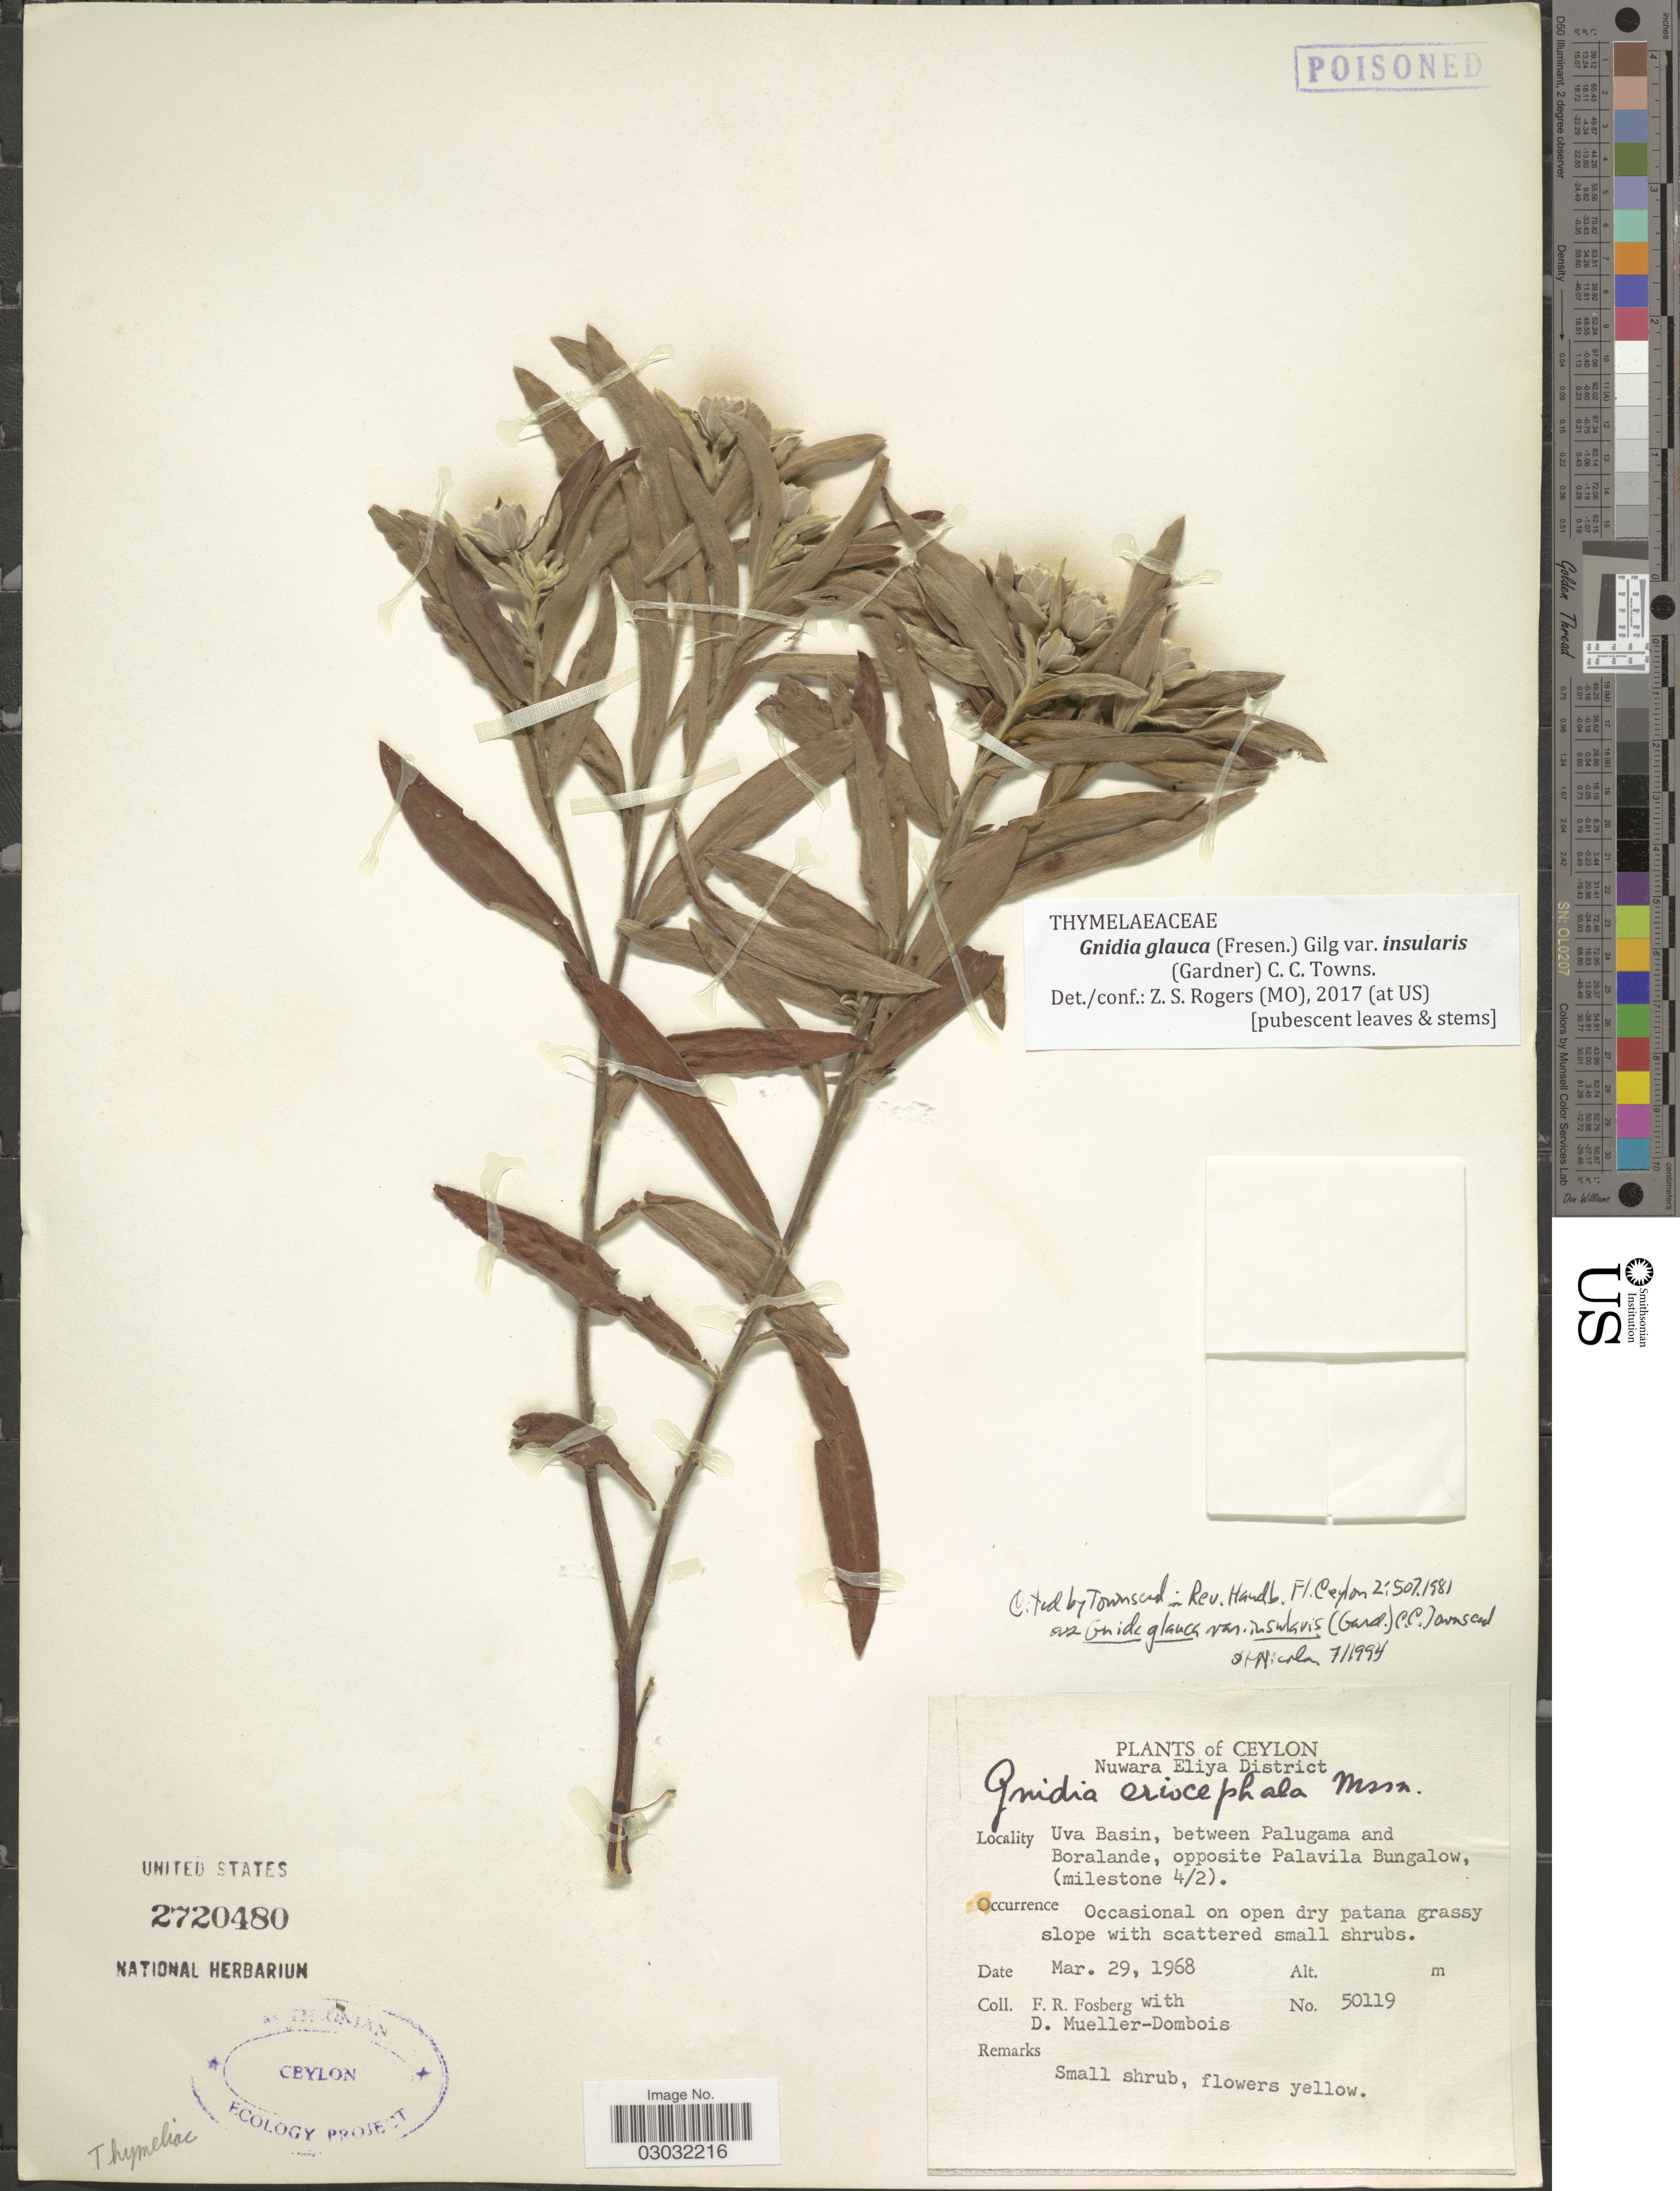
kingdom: Plantae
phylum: Tracheophyta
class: Magnoliopsida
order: Malvales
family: Thymelaeaceae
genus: Lasiosiphon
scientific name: Lasiosiphon insularis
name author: (Gardner) Meisn.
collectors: F. R. Fosberg & D. Mueller-Dombois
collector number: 50119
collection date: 1968-03-29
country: Sri Lanka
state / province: Uva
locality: Ceylon. Nuwara Eliya District. Uva Basin, between Palugama and Boralande, opposite Palavila Bungalow. (milestone 4/2).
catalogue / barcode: US 2720480